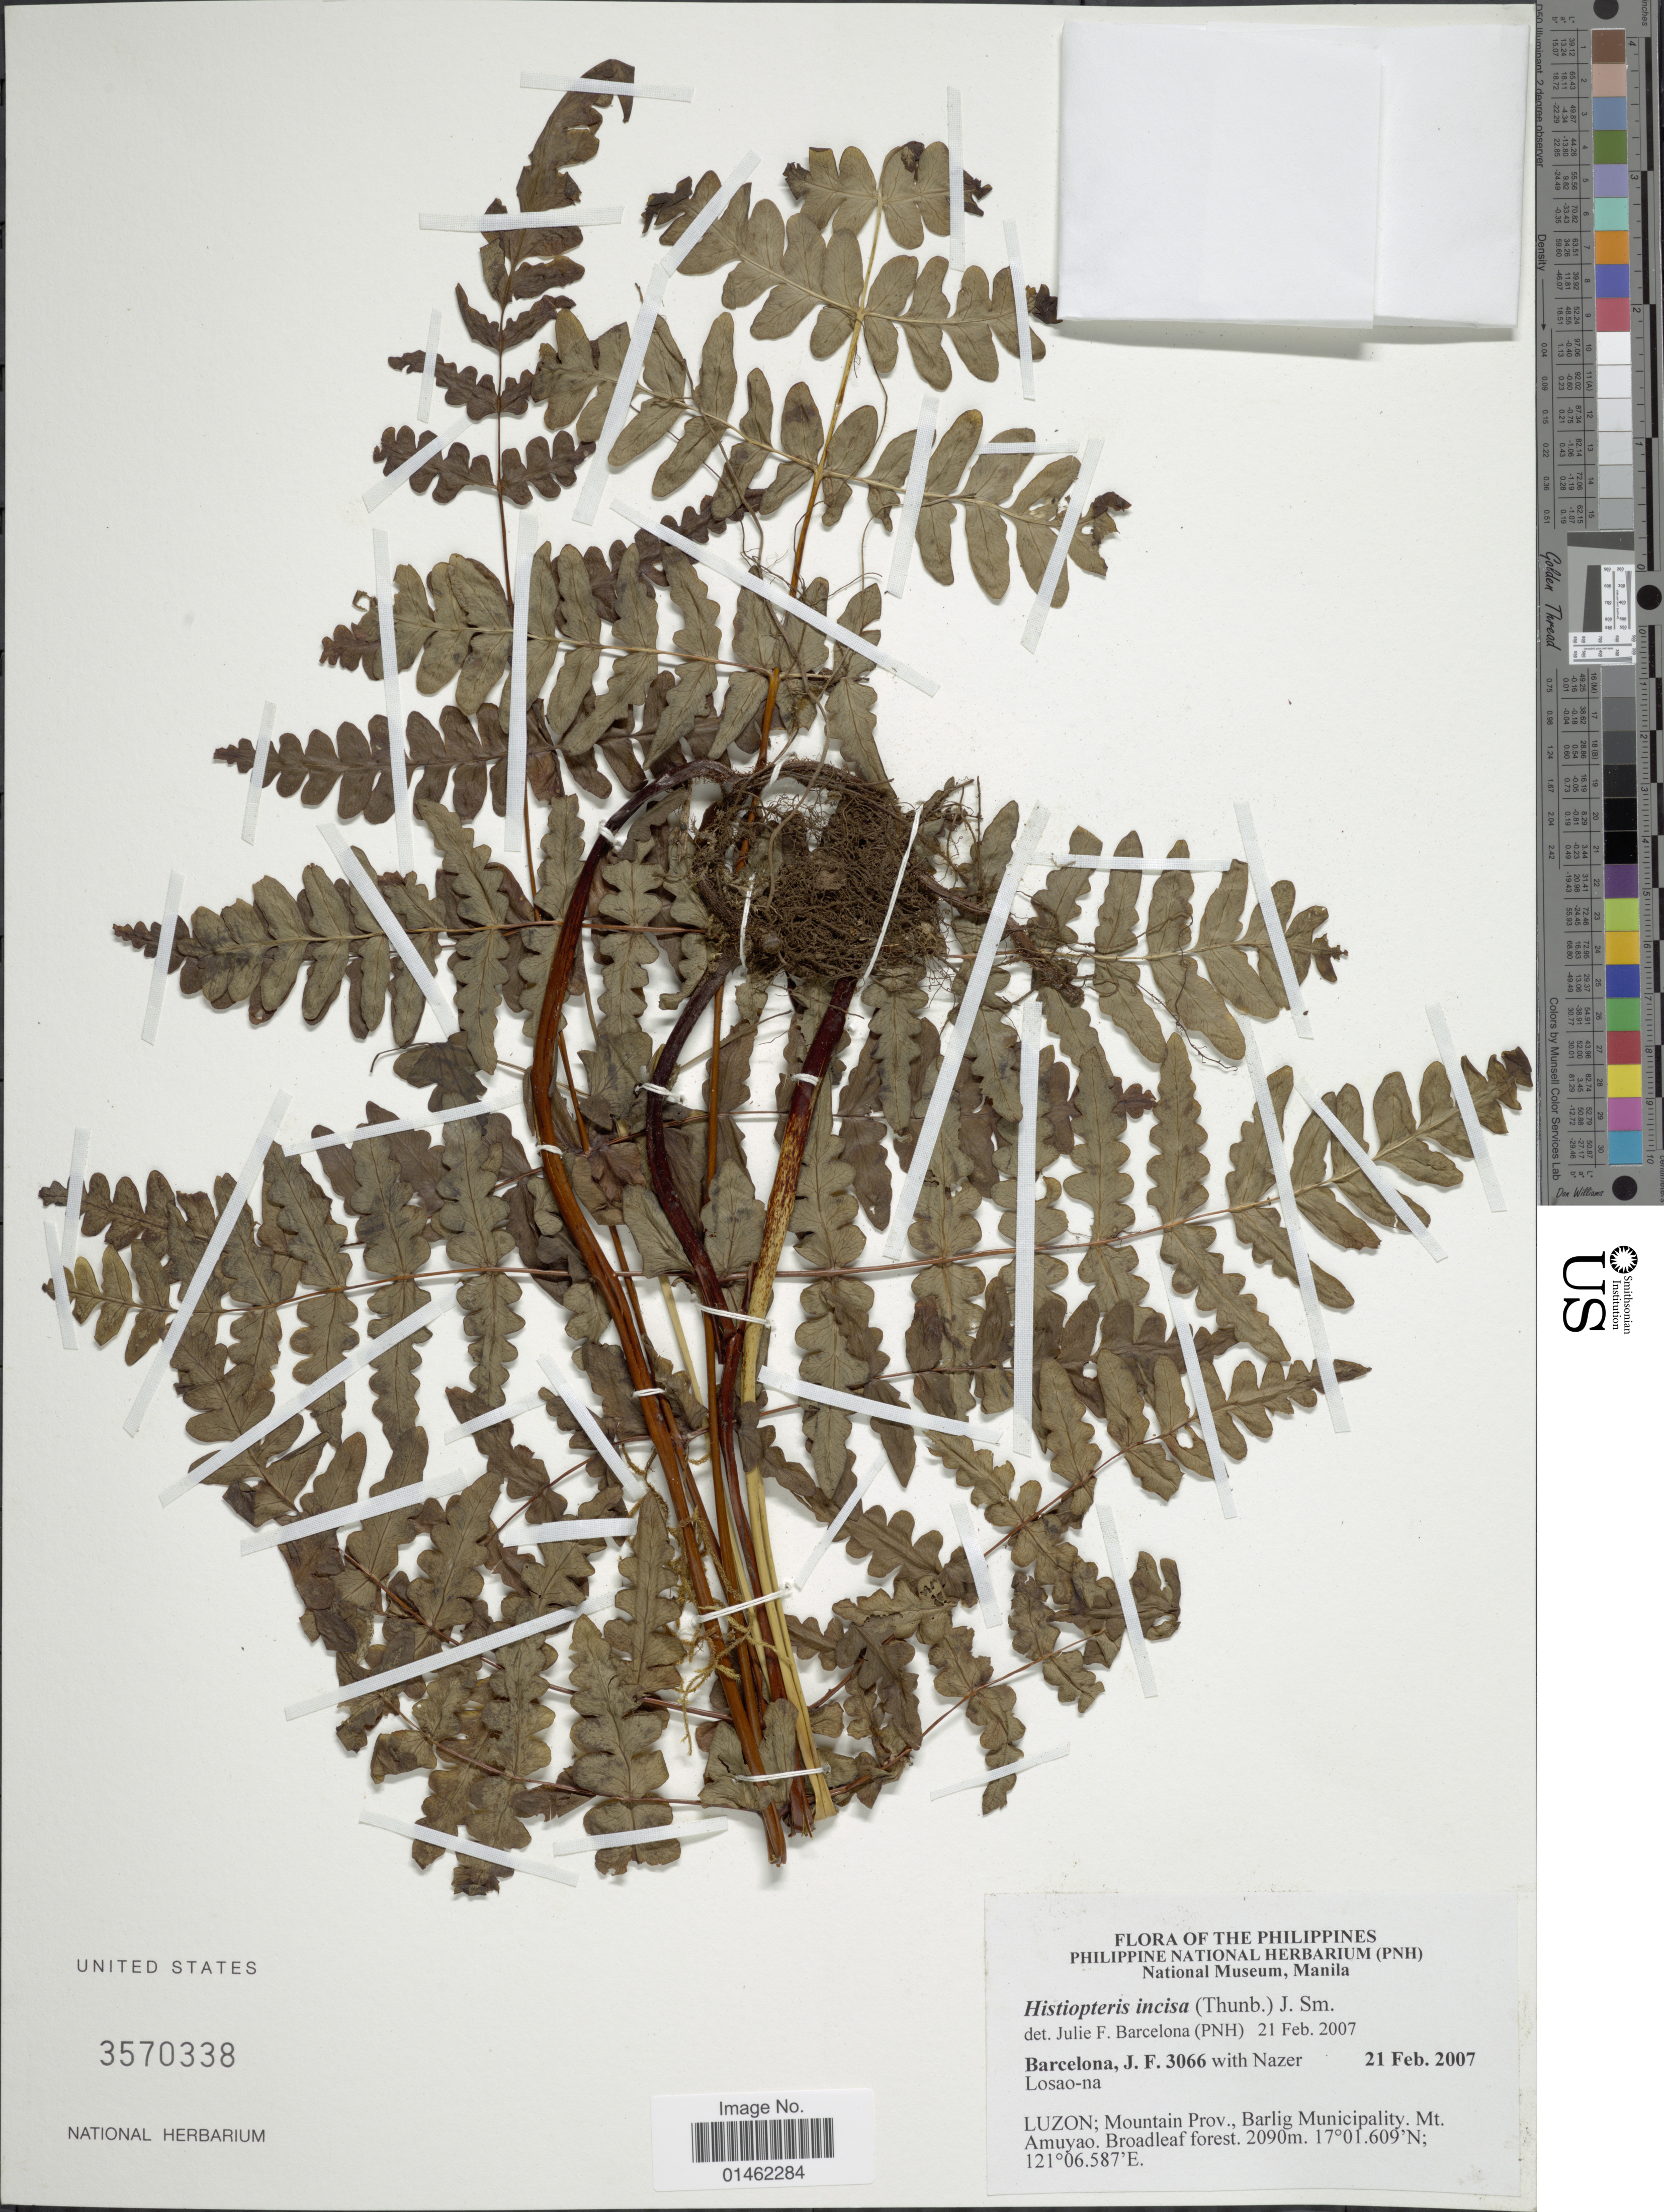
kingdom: Plantae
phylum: Tracheophyta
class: Polypodiopsida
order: Polypodiales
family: Dennstaedtiaceae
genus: Histiopteris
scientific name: Histiopteris incisa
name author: (Thunb.) J. Sm.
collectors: J. F. Barcelona & N. Losao-na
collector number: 3066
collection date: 2007-02-21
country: Philippines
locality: Luzon; Mountain Prov; Barlig Municipality. Mt Amuyao. Broadleaf forest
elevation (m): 2090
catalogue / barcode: US 3570338